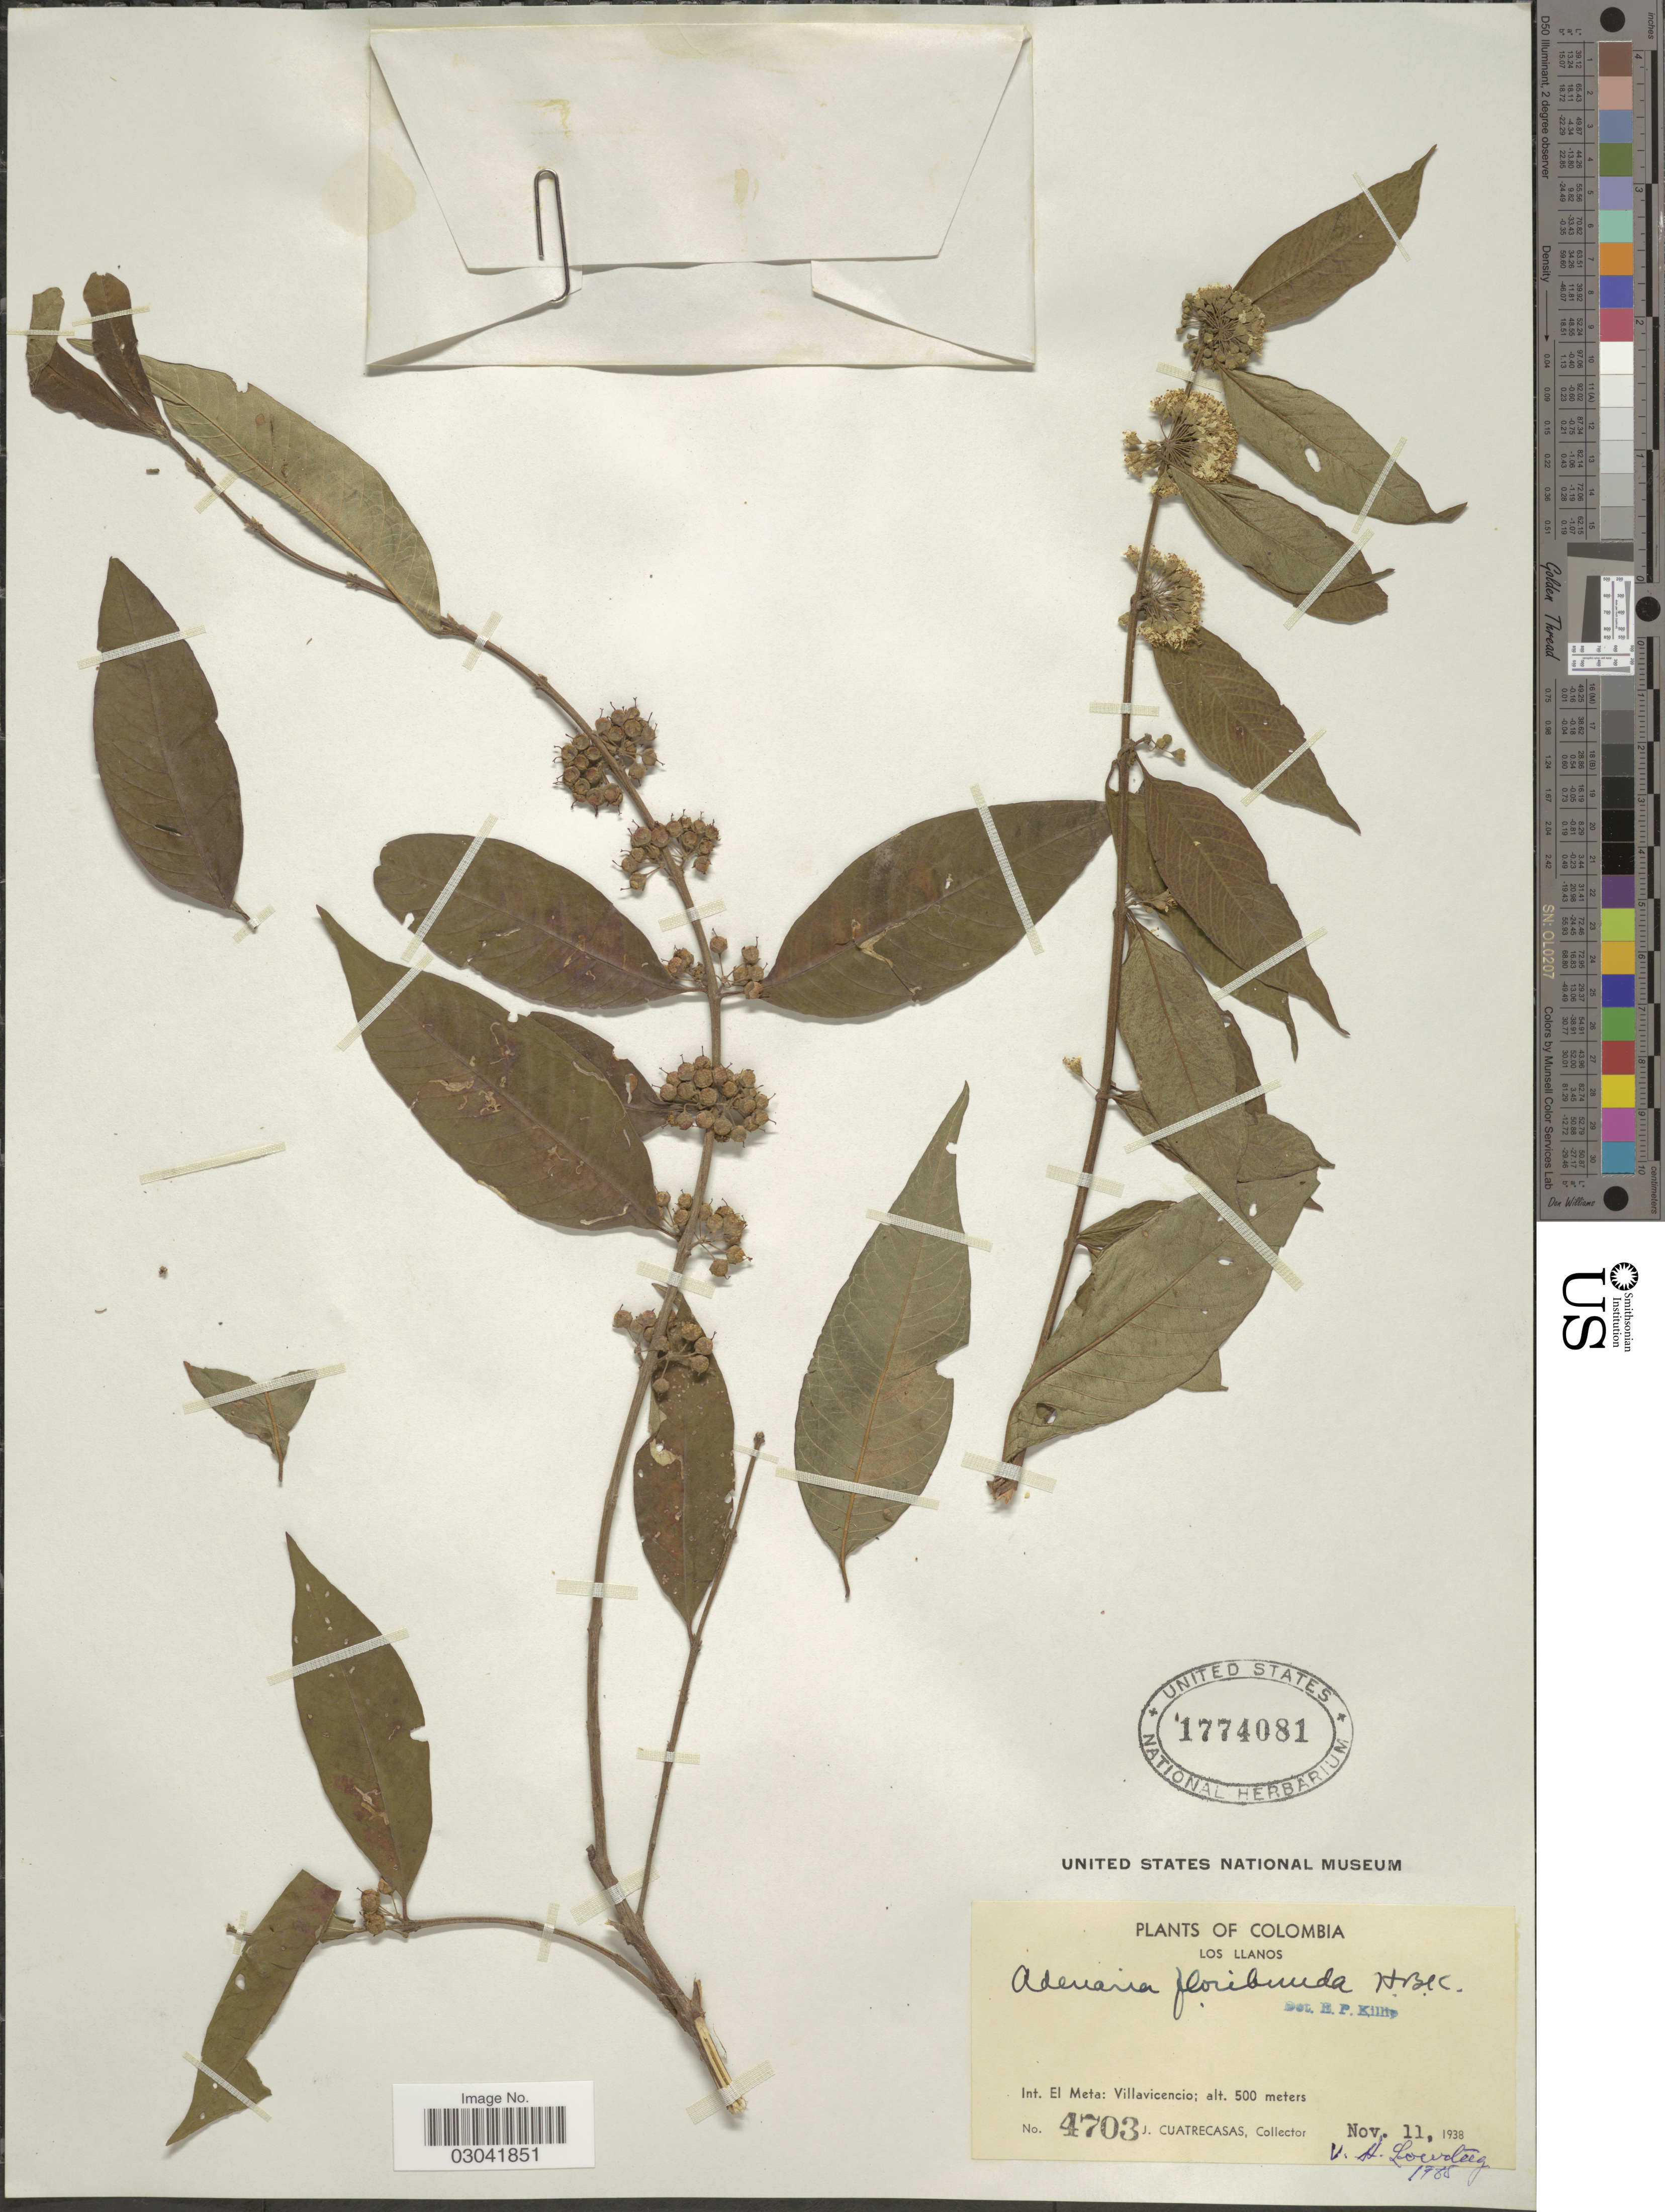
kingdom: Plantae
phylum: Tracheophyta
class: Magnoliopsida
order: Myrtales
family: Lythraceae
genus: Adenaria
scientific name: Adenaria floribunda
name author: Kunth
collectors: J. Cuatrecasas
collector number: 4703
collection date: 1938-11-11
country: Colombia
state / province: Meta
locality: Los Llanos. Int. El Meta: Villavicencio.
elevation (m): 500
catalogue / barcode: US 1774081